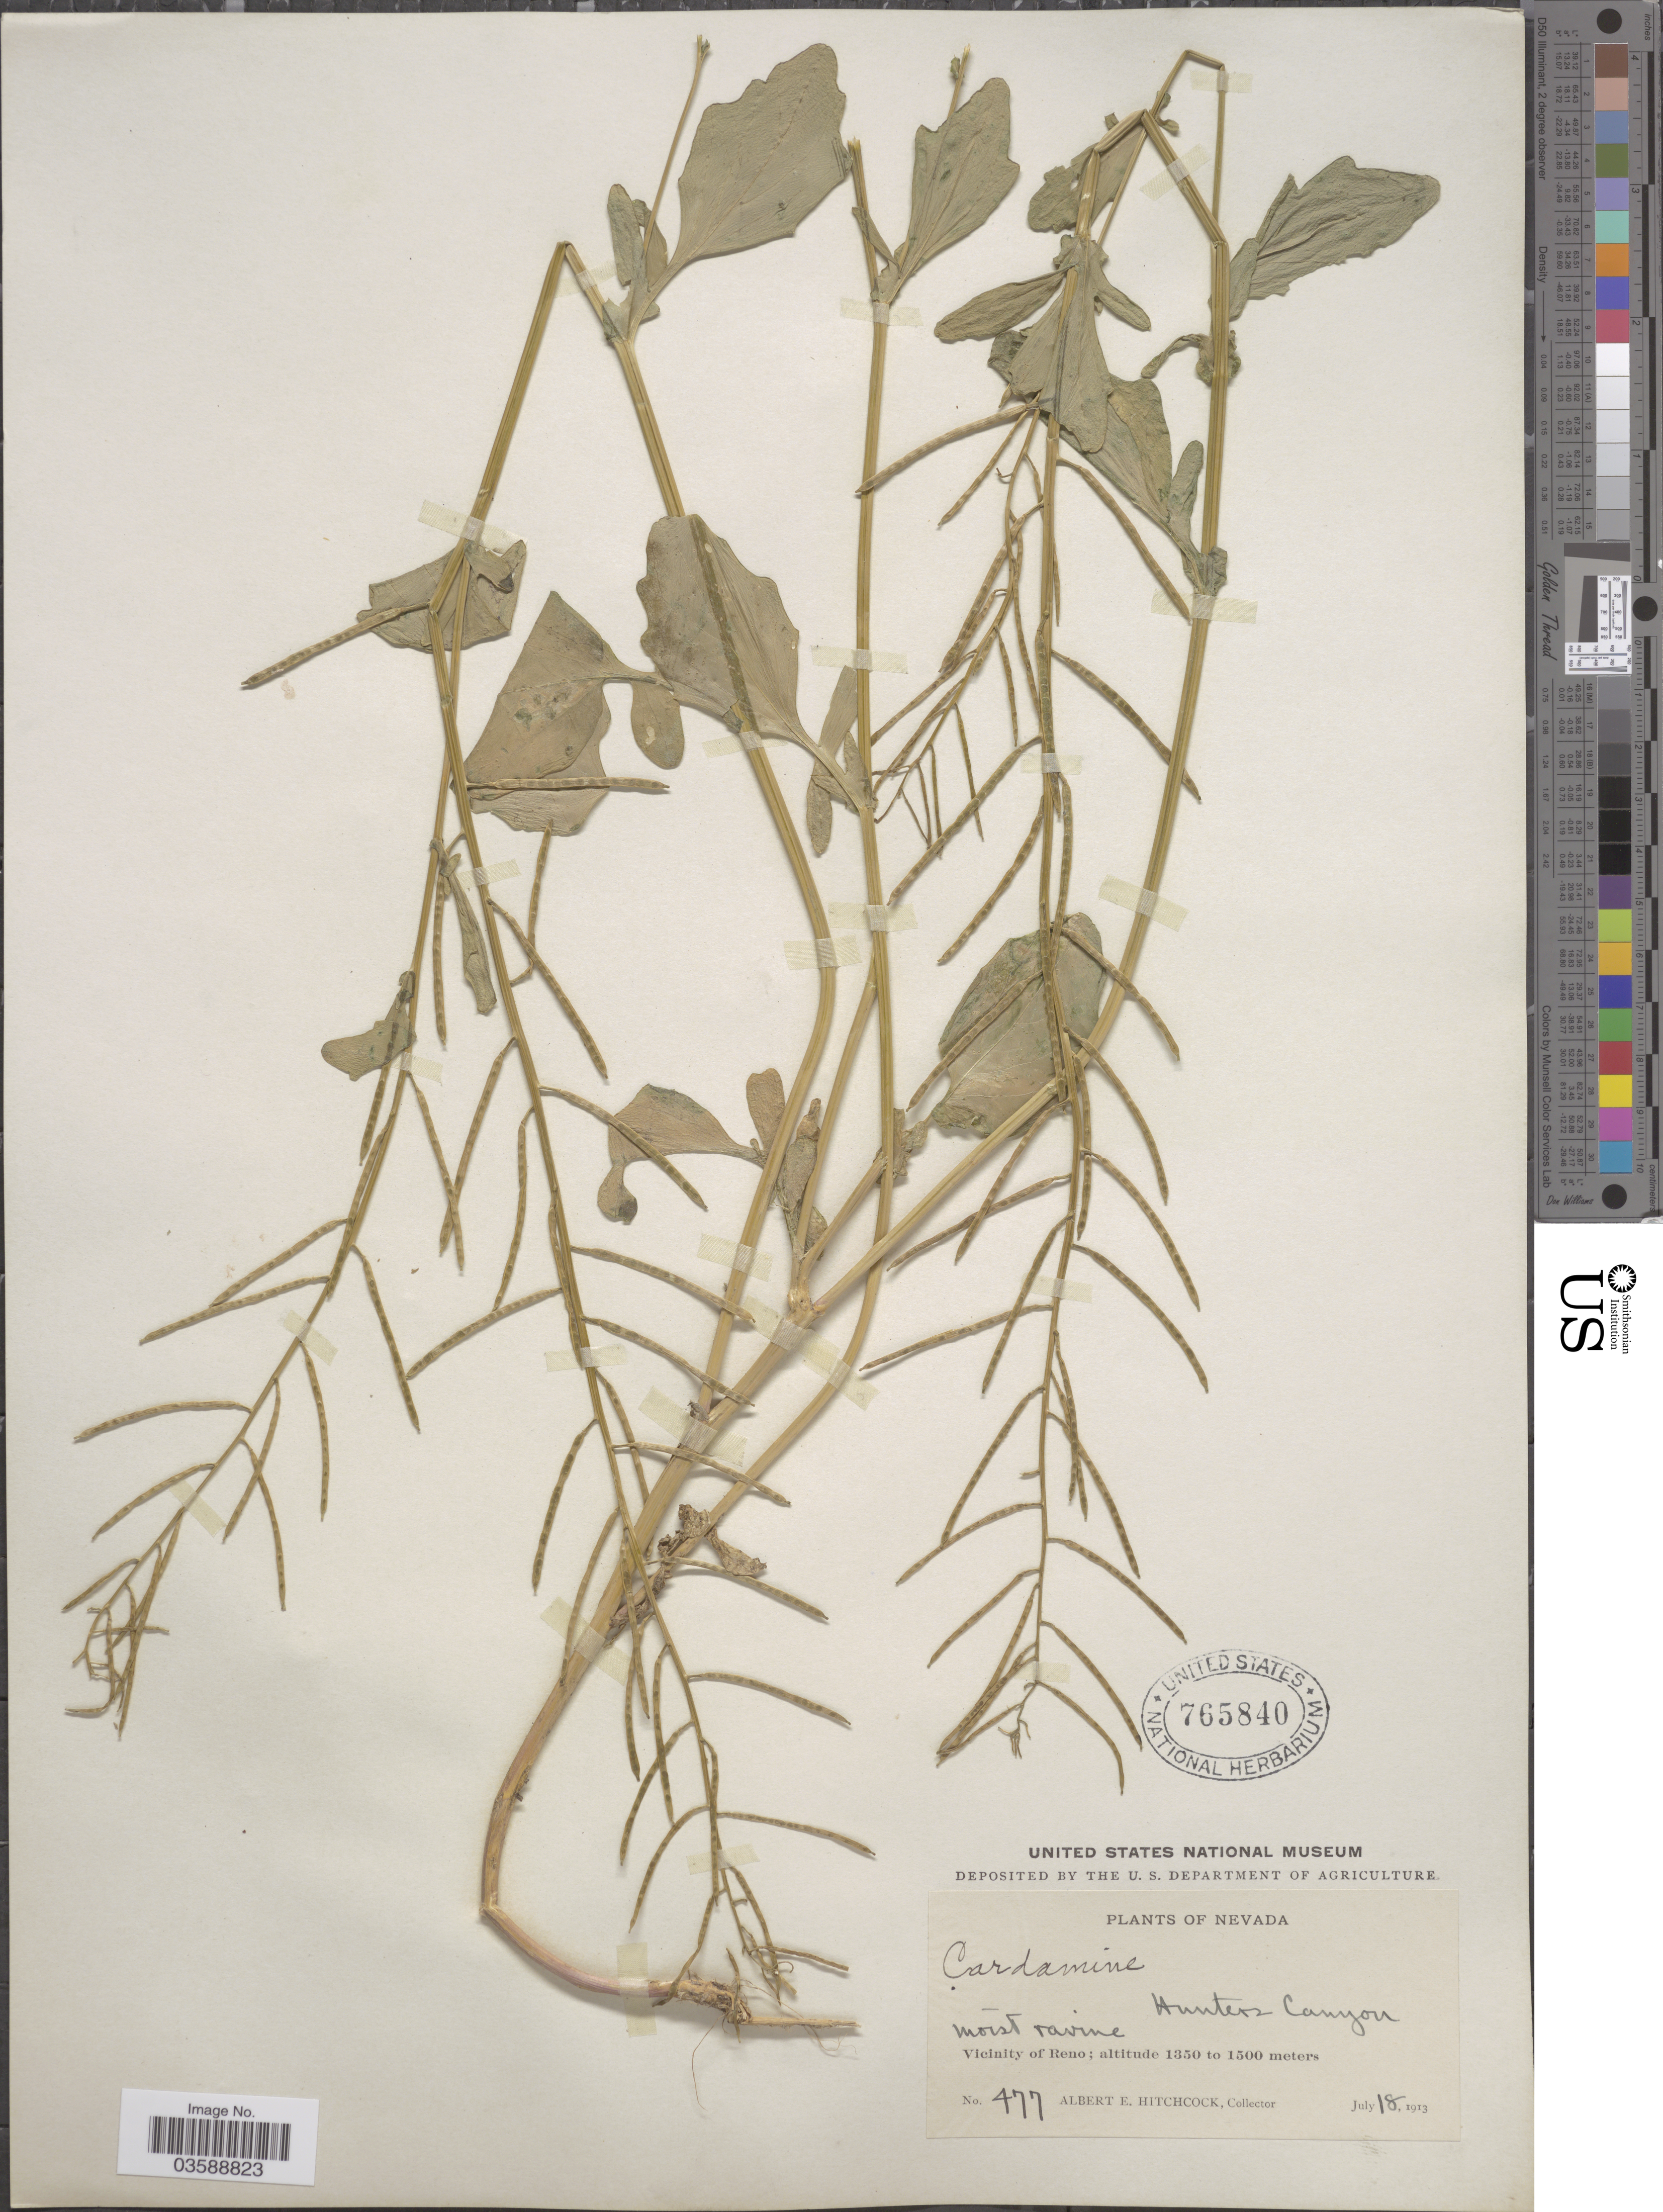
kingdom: Plantae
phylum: Tracheophyta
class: Magnoliopsida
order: Brassicales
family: Brassicaceae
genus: Cardamine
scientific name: Cardamine breweri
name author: S. Watson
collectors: A. Hitchcock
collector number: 477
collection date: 1913-07-18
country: United States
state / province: Nevada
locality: Hunters Canyon. Vicinity of Reno.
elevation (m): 1350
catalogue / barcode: US 765840